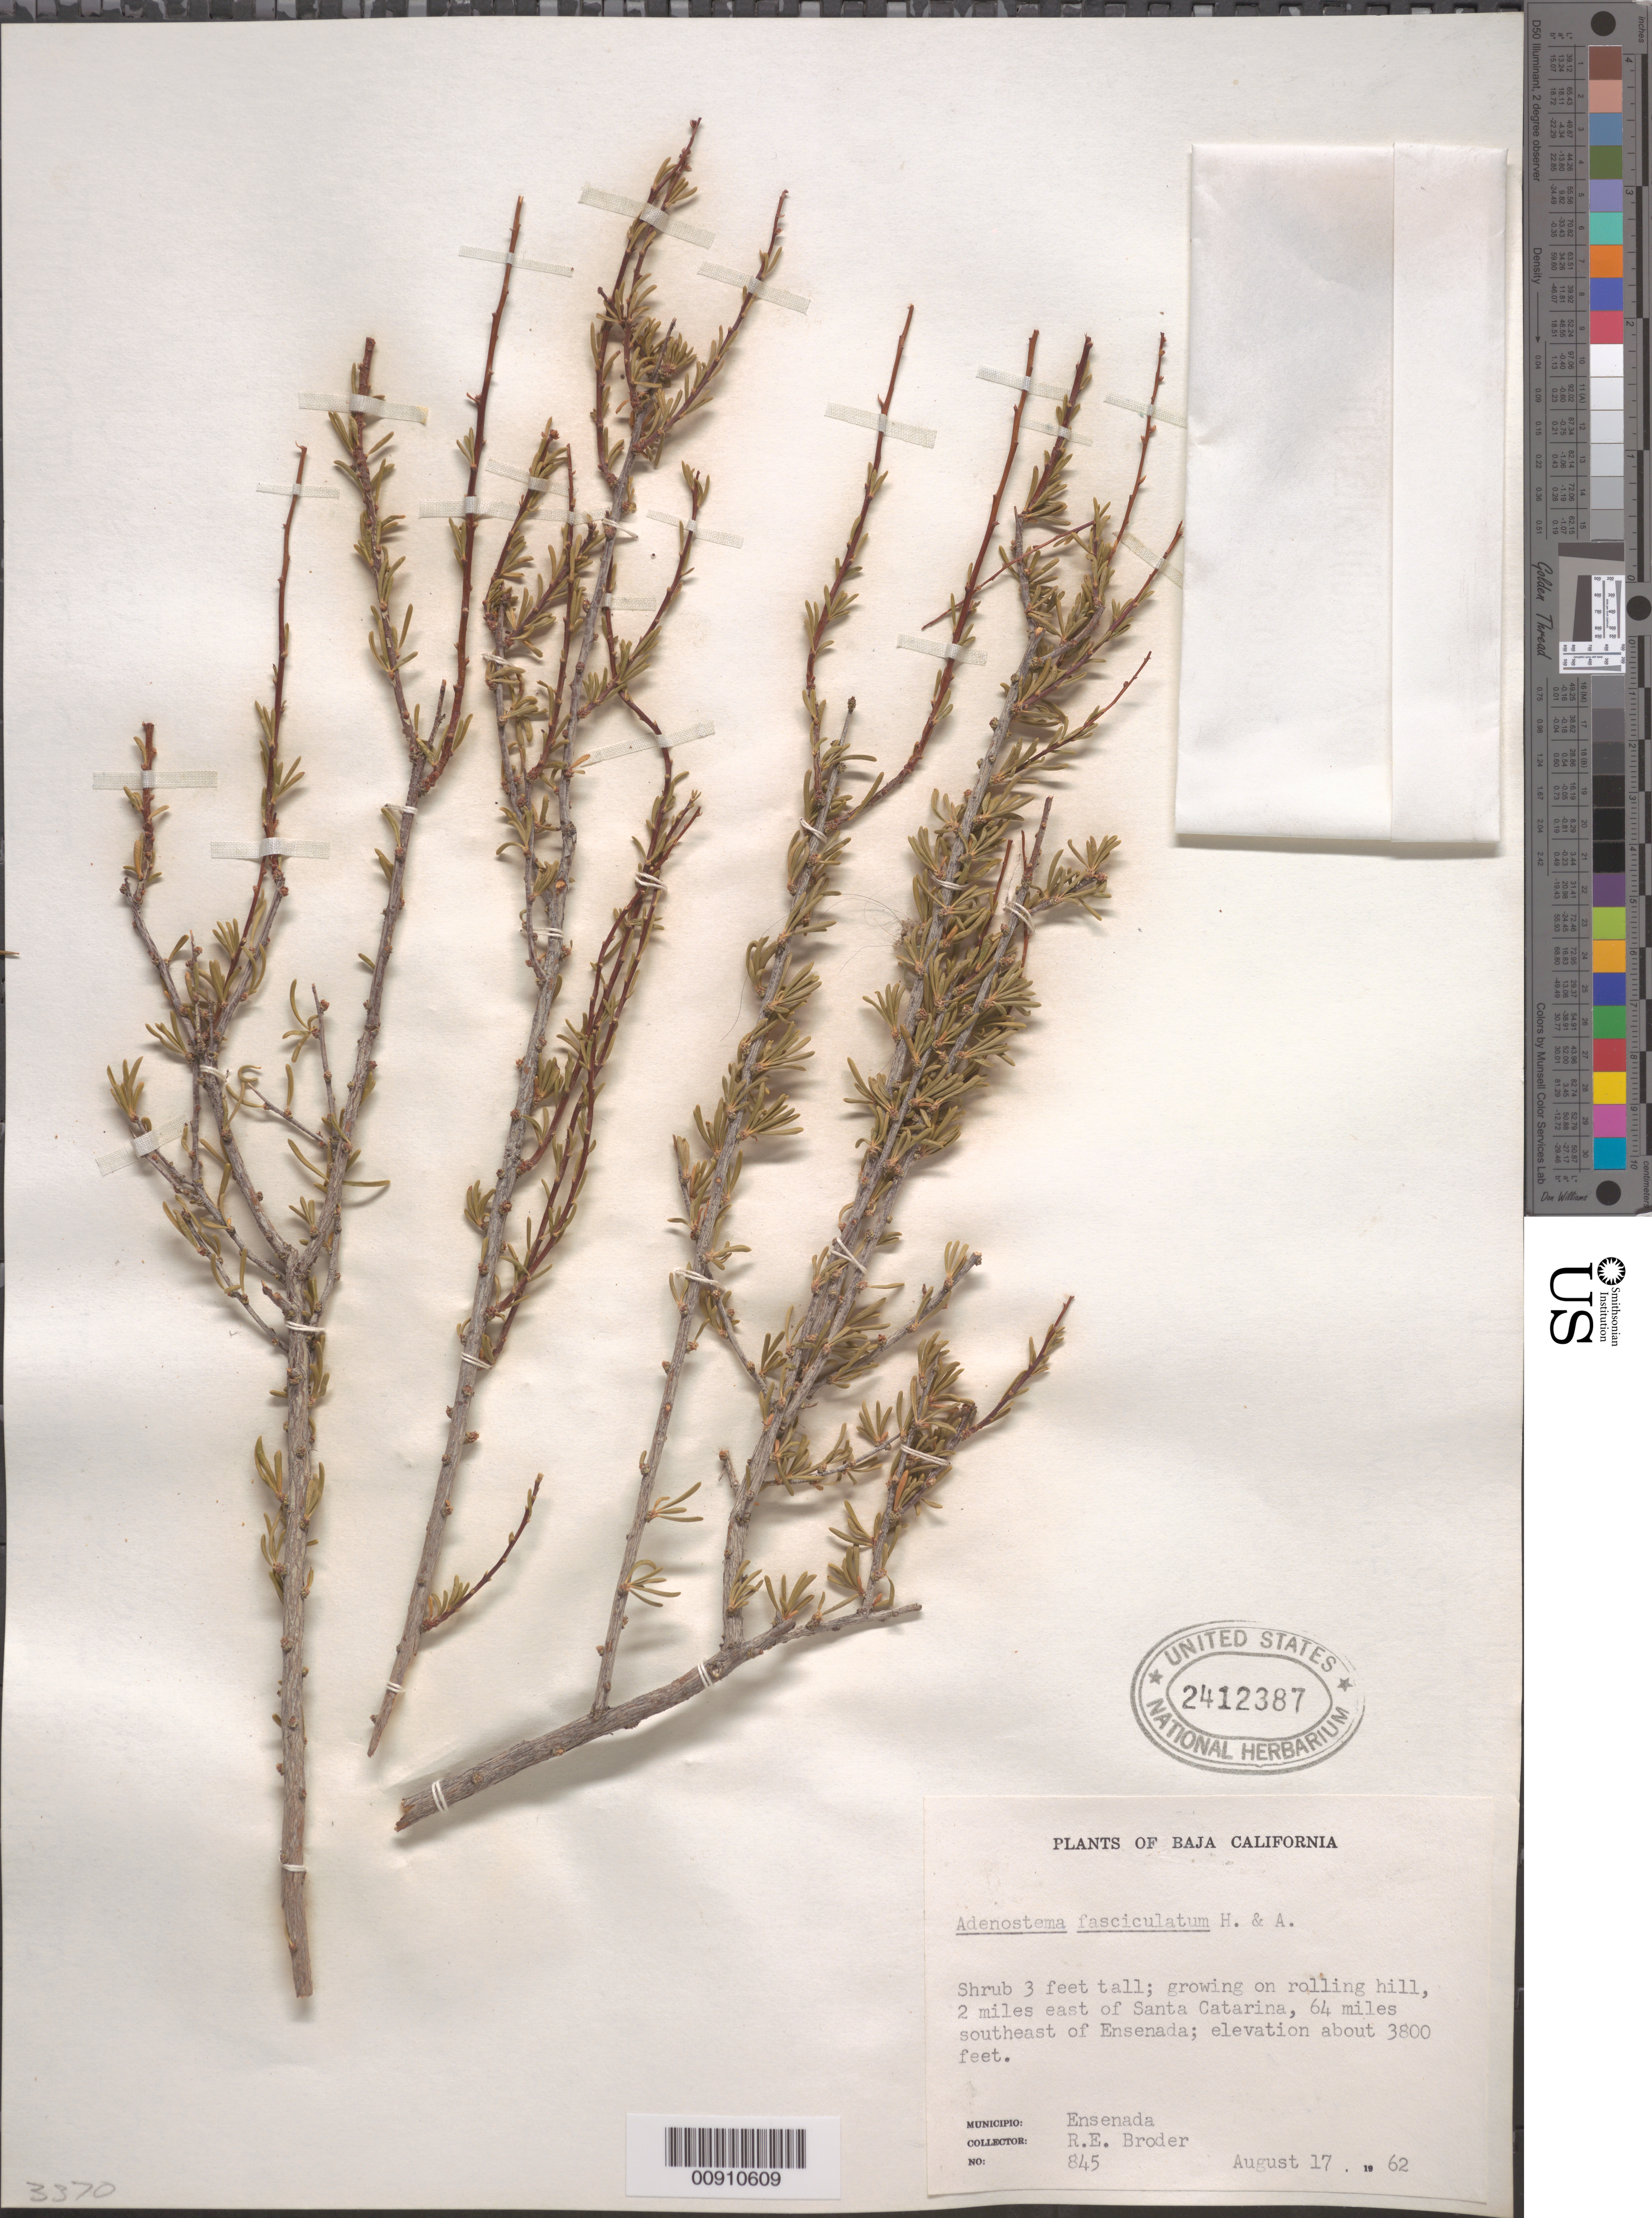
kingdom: Plantae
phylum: Tracheophyta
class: Magnoliopsida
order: Rosales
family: Rosaceae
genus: Adenostoma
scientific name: Adenostoma fasciculatum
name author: Hook. & Arn.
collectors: R. Broder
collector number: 845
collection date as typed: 17 Aug 1962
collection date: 1962-08-17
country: Mexico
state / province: Baja California Norte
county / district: Ensenada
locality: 2 miles east of Santa Catarina, 64 miles southeast of Ensenada, Municipio Ensenada, Baja California.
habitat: Growing on rolling hill.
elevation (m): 1158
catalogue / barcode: US 2412387